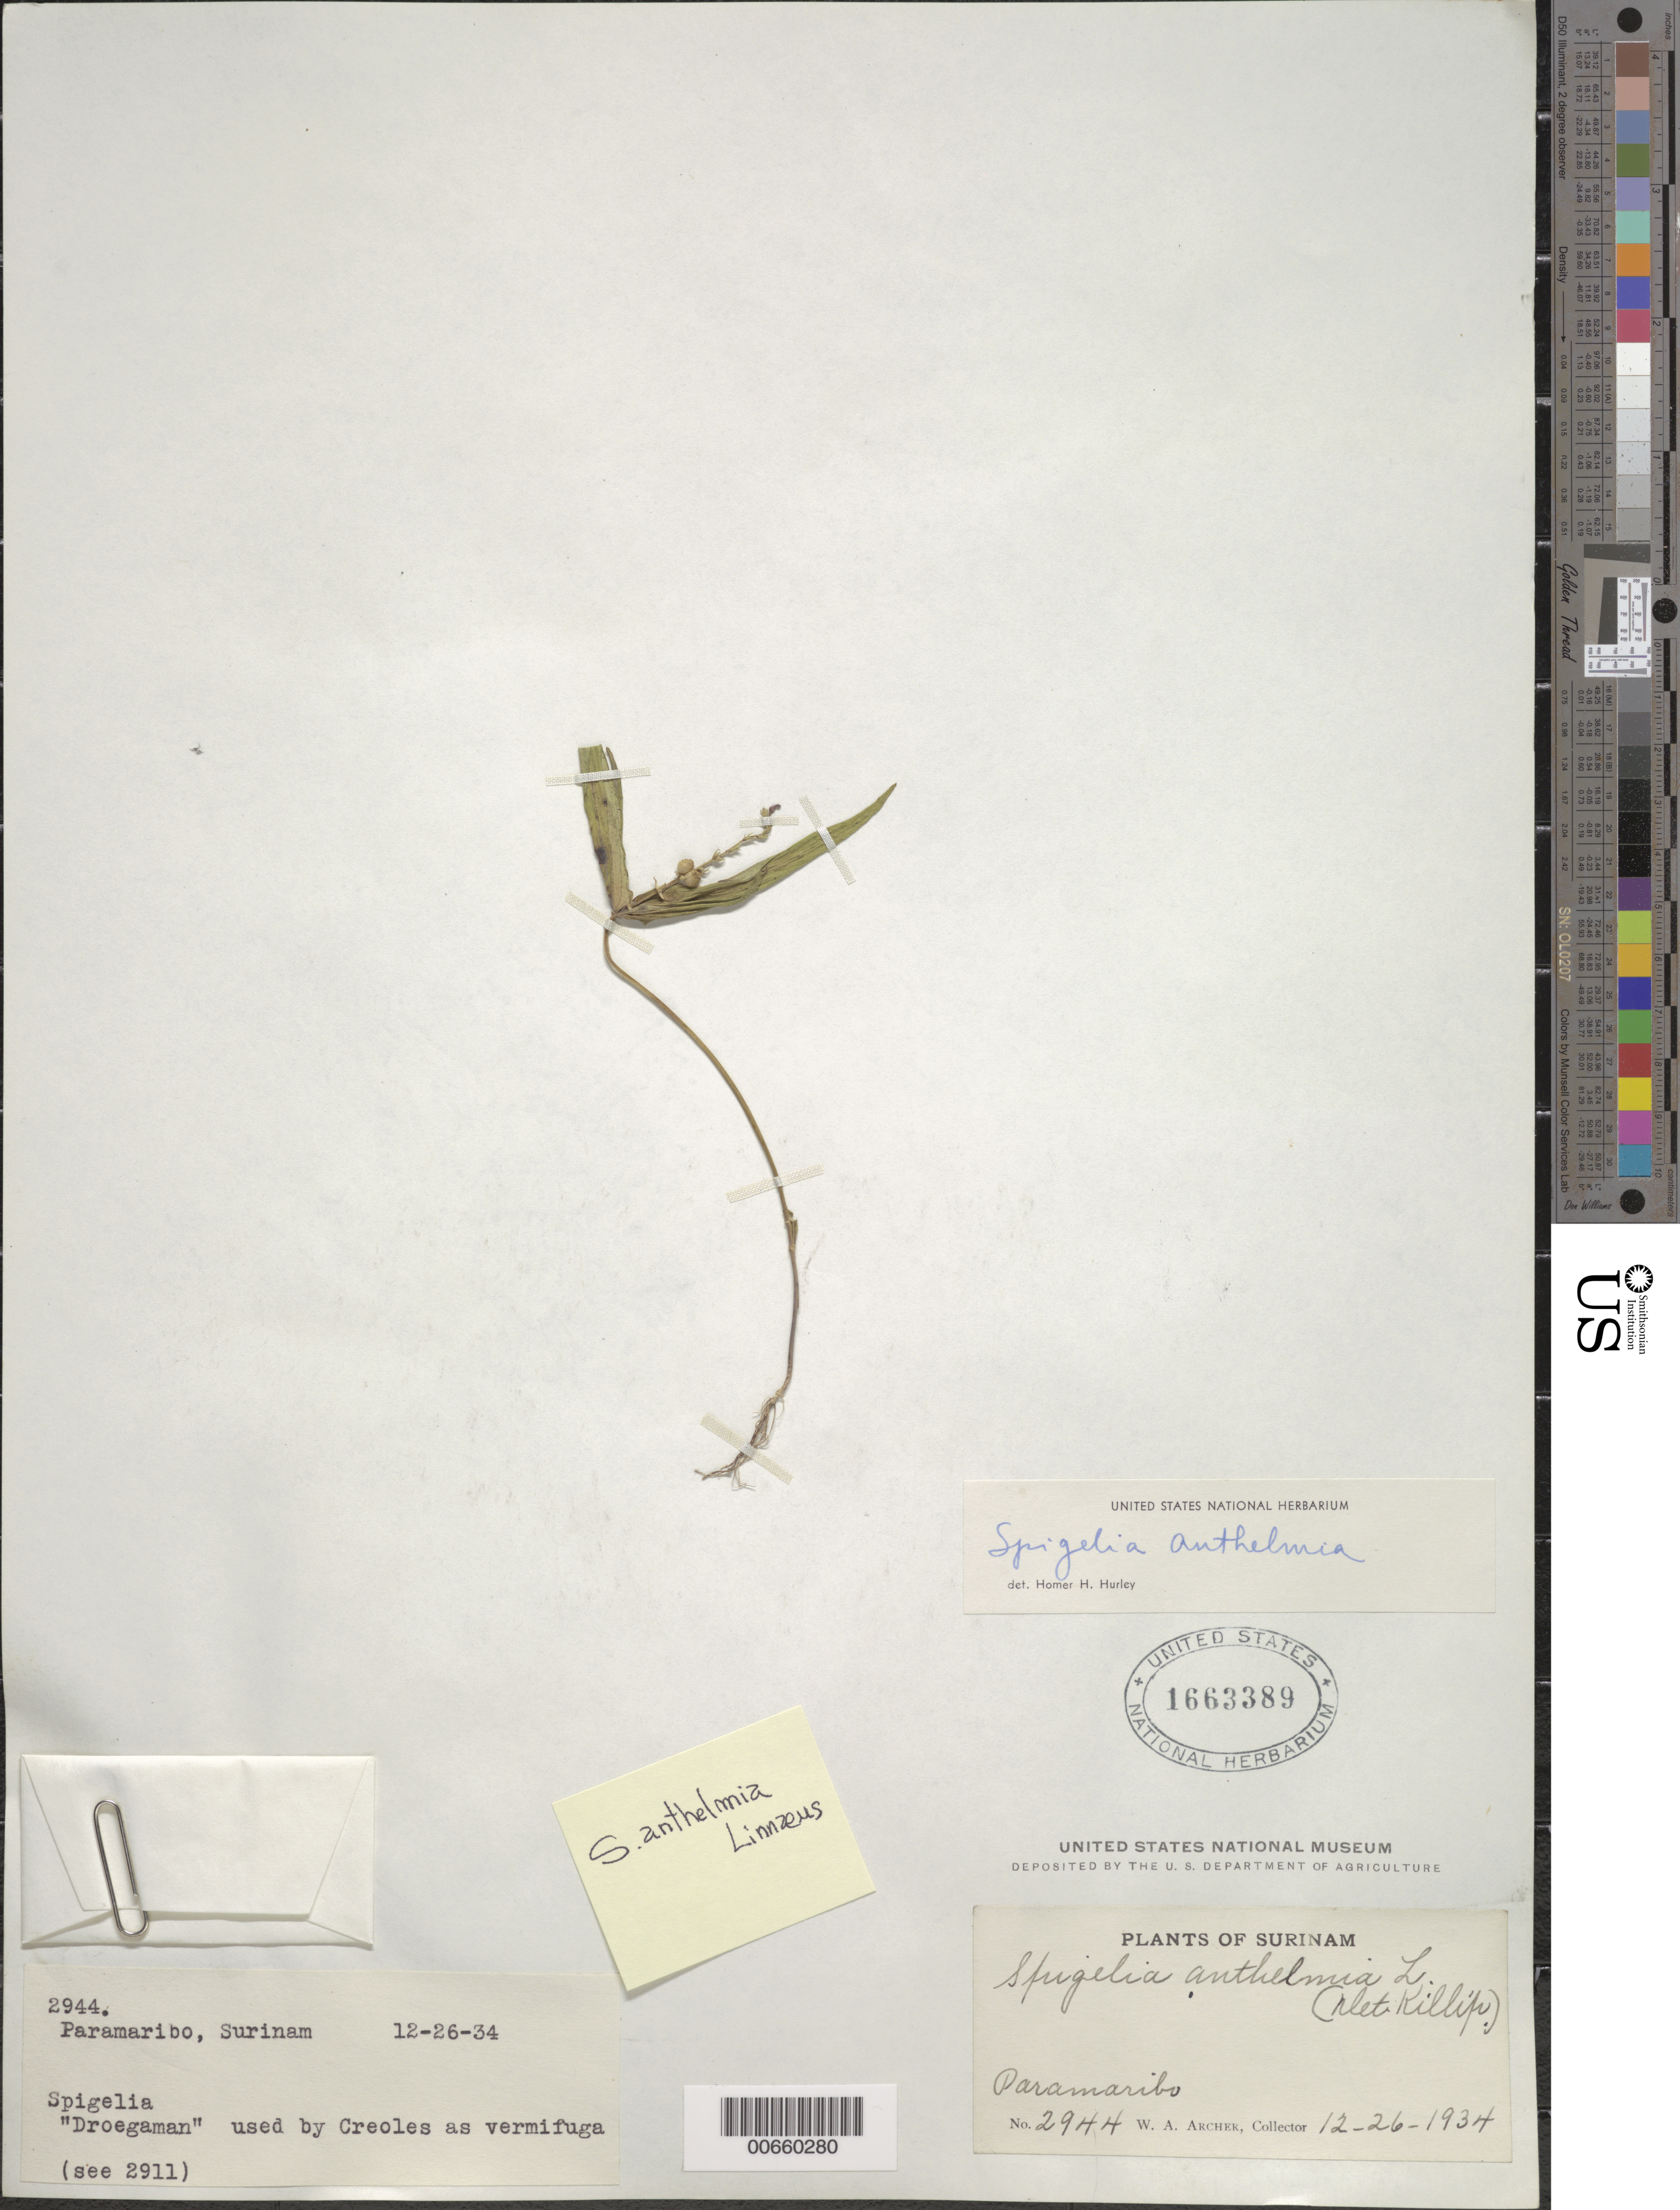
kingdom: Plantae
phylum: Tracheophyta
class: Magnoliopsida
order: Gentianales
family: Loganiaceae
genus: Spigelia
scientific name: Spigelia anthelmia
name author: L.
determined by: Hurley, H. H.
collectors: W. A. Archer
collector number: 2944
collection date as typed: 26-Dec-34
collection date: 1934-12-26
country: Suriname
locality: Paramaribo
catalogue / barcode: US 1663389